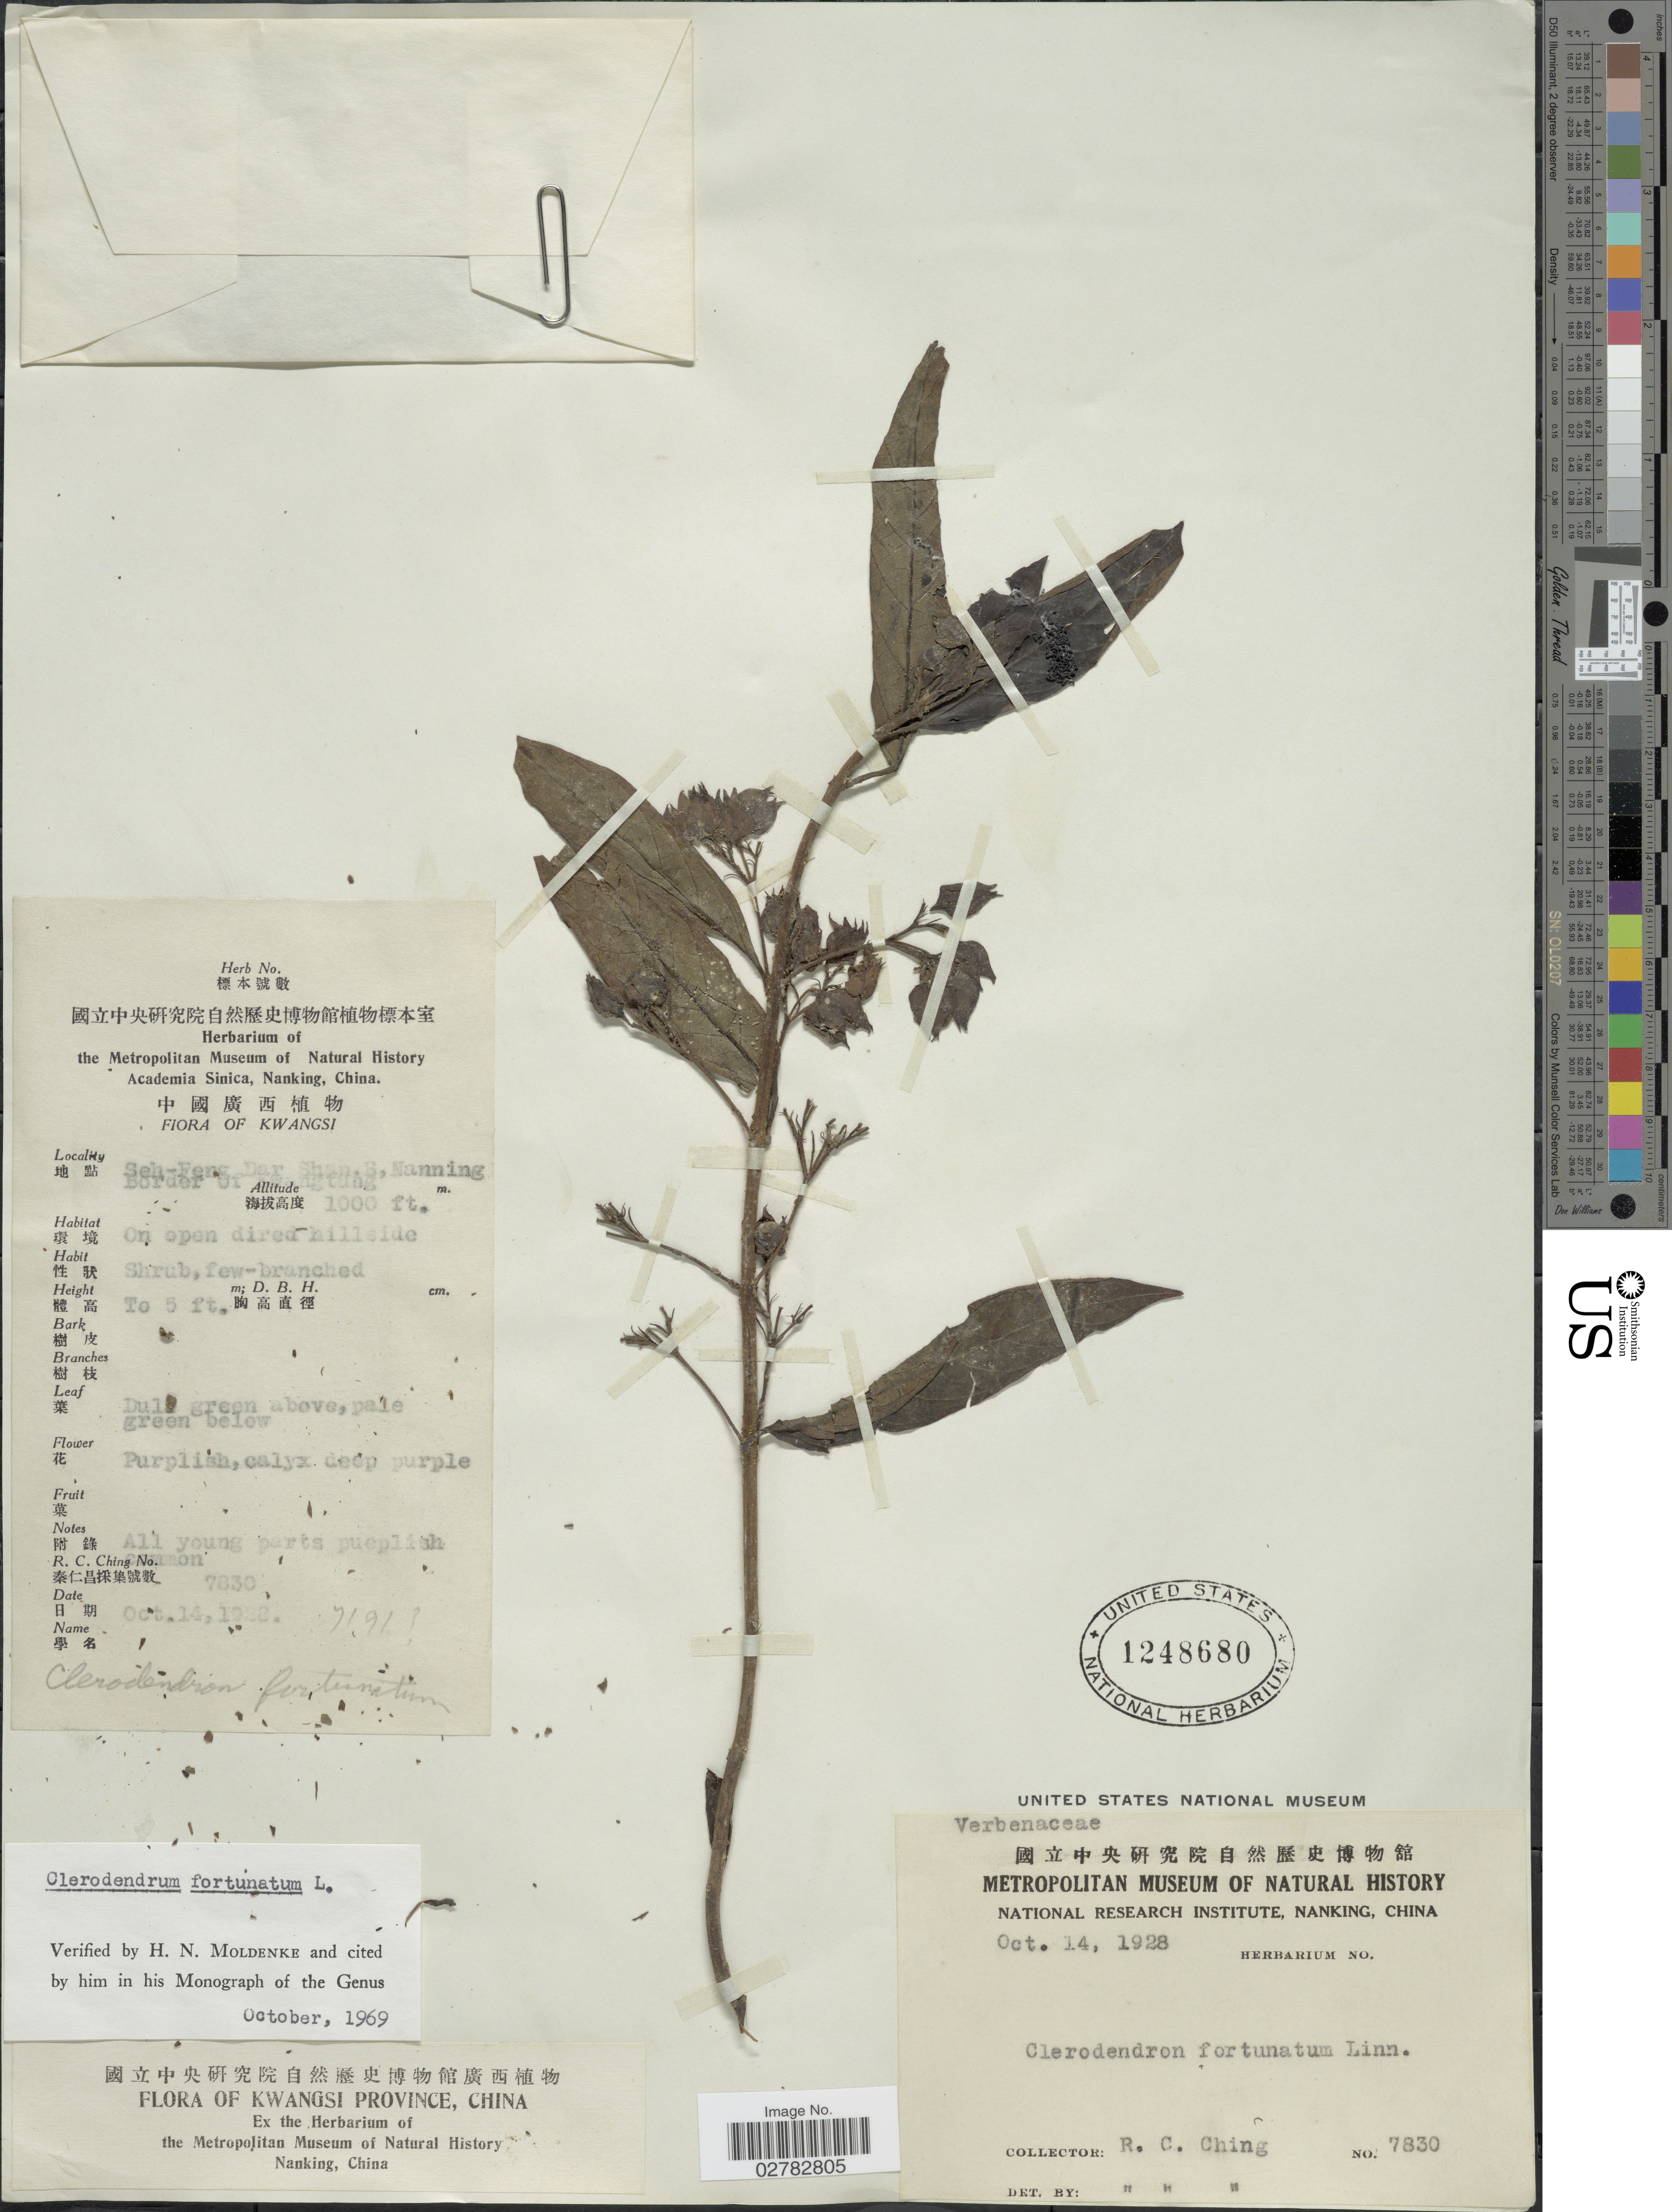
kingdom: Plantae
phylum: Tracheophyta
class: Magnoliopsida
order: Lamiales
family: Lamiaceae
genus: Clerodendrum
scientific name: Clerodendrum fortunatum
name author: L.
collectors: R. C. Ching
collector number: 7830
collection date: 1928-10-14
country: China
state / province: Guangxi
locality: Kwangsi Province. Seh-Feng Dar Shan. B, Nanning. Border of Kwangtung.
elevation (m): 305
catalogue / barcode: US 1248680